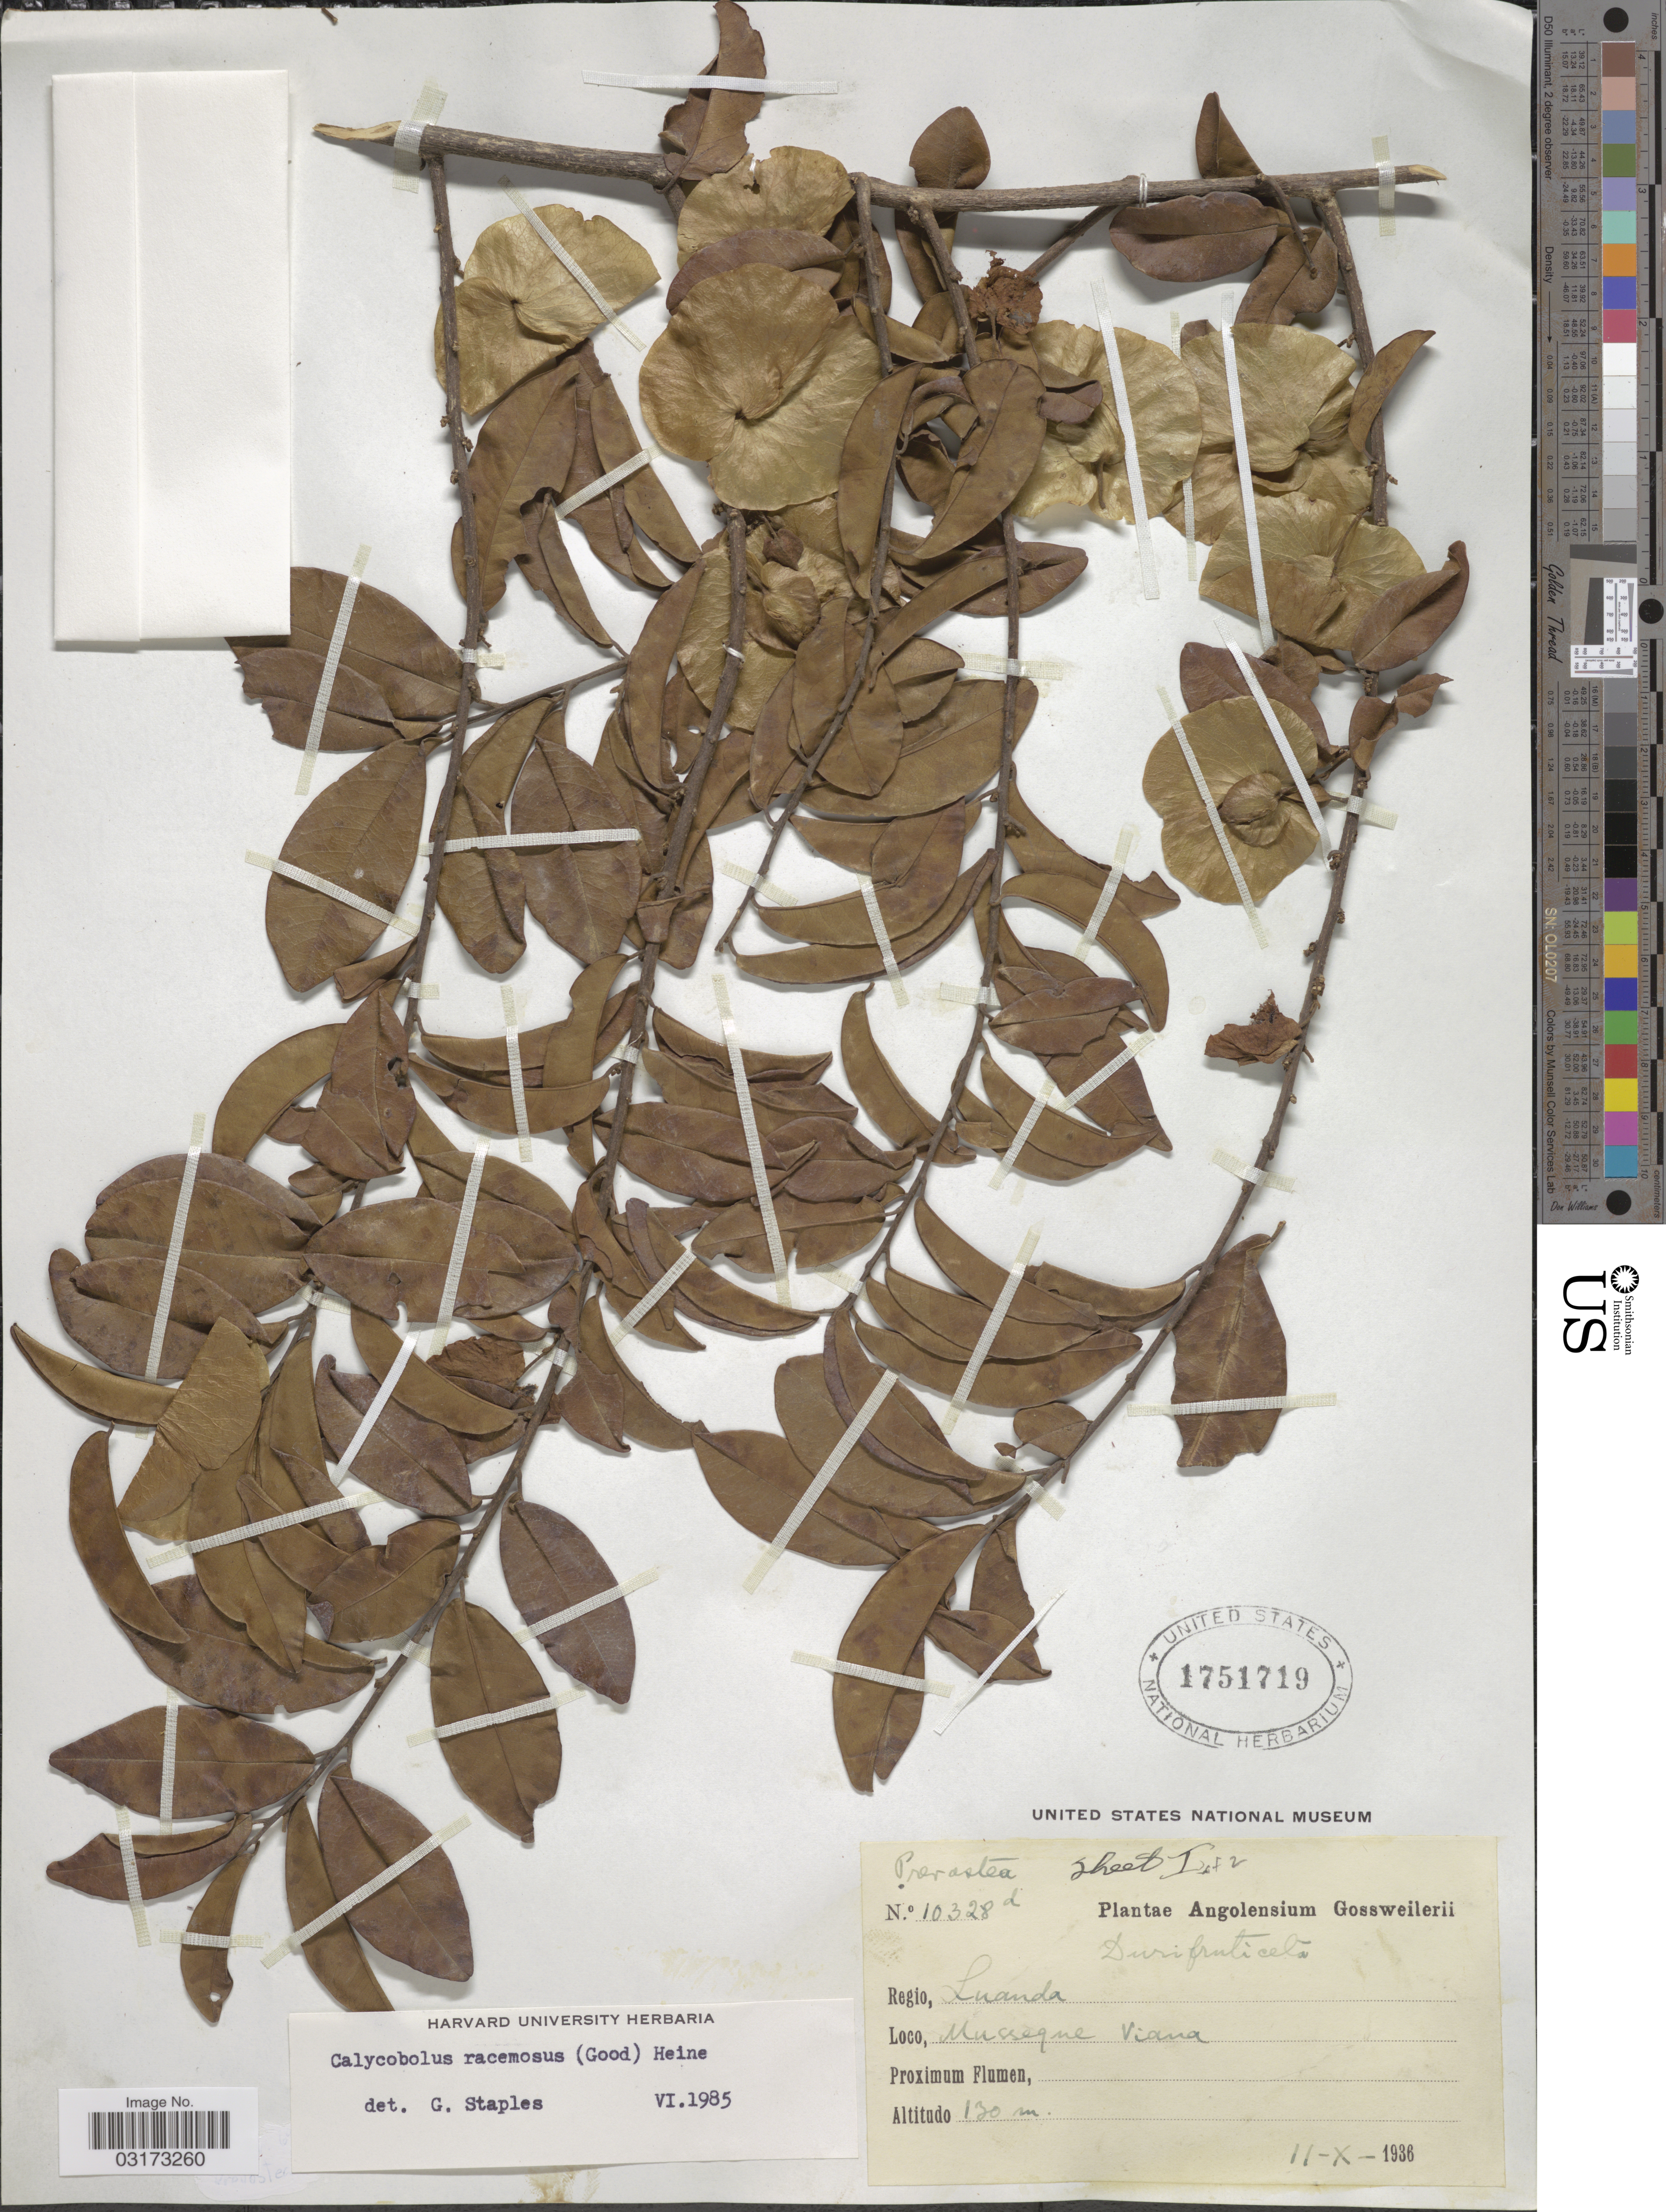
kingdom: Plantae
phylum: Tracheophyta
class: Magnoliopsida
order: Solanales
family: Convolvulaceae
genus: Calycobolus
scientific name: Calycobolus racemosus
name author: Heine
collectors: -. Gossweiler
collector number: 10328d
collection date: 1936-10-11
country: Angola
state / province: Luanda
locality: Angolensium. Regio, Luanda. Muceque Viana.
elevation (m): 130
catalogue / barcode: US 1751719